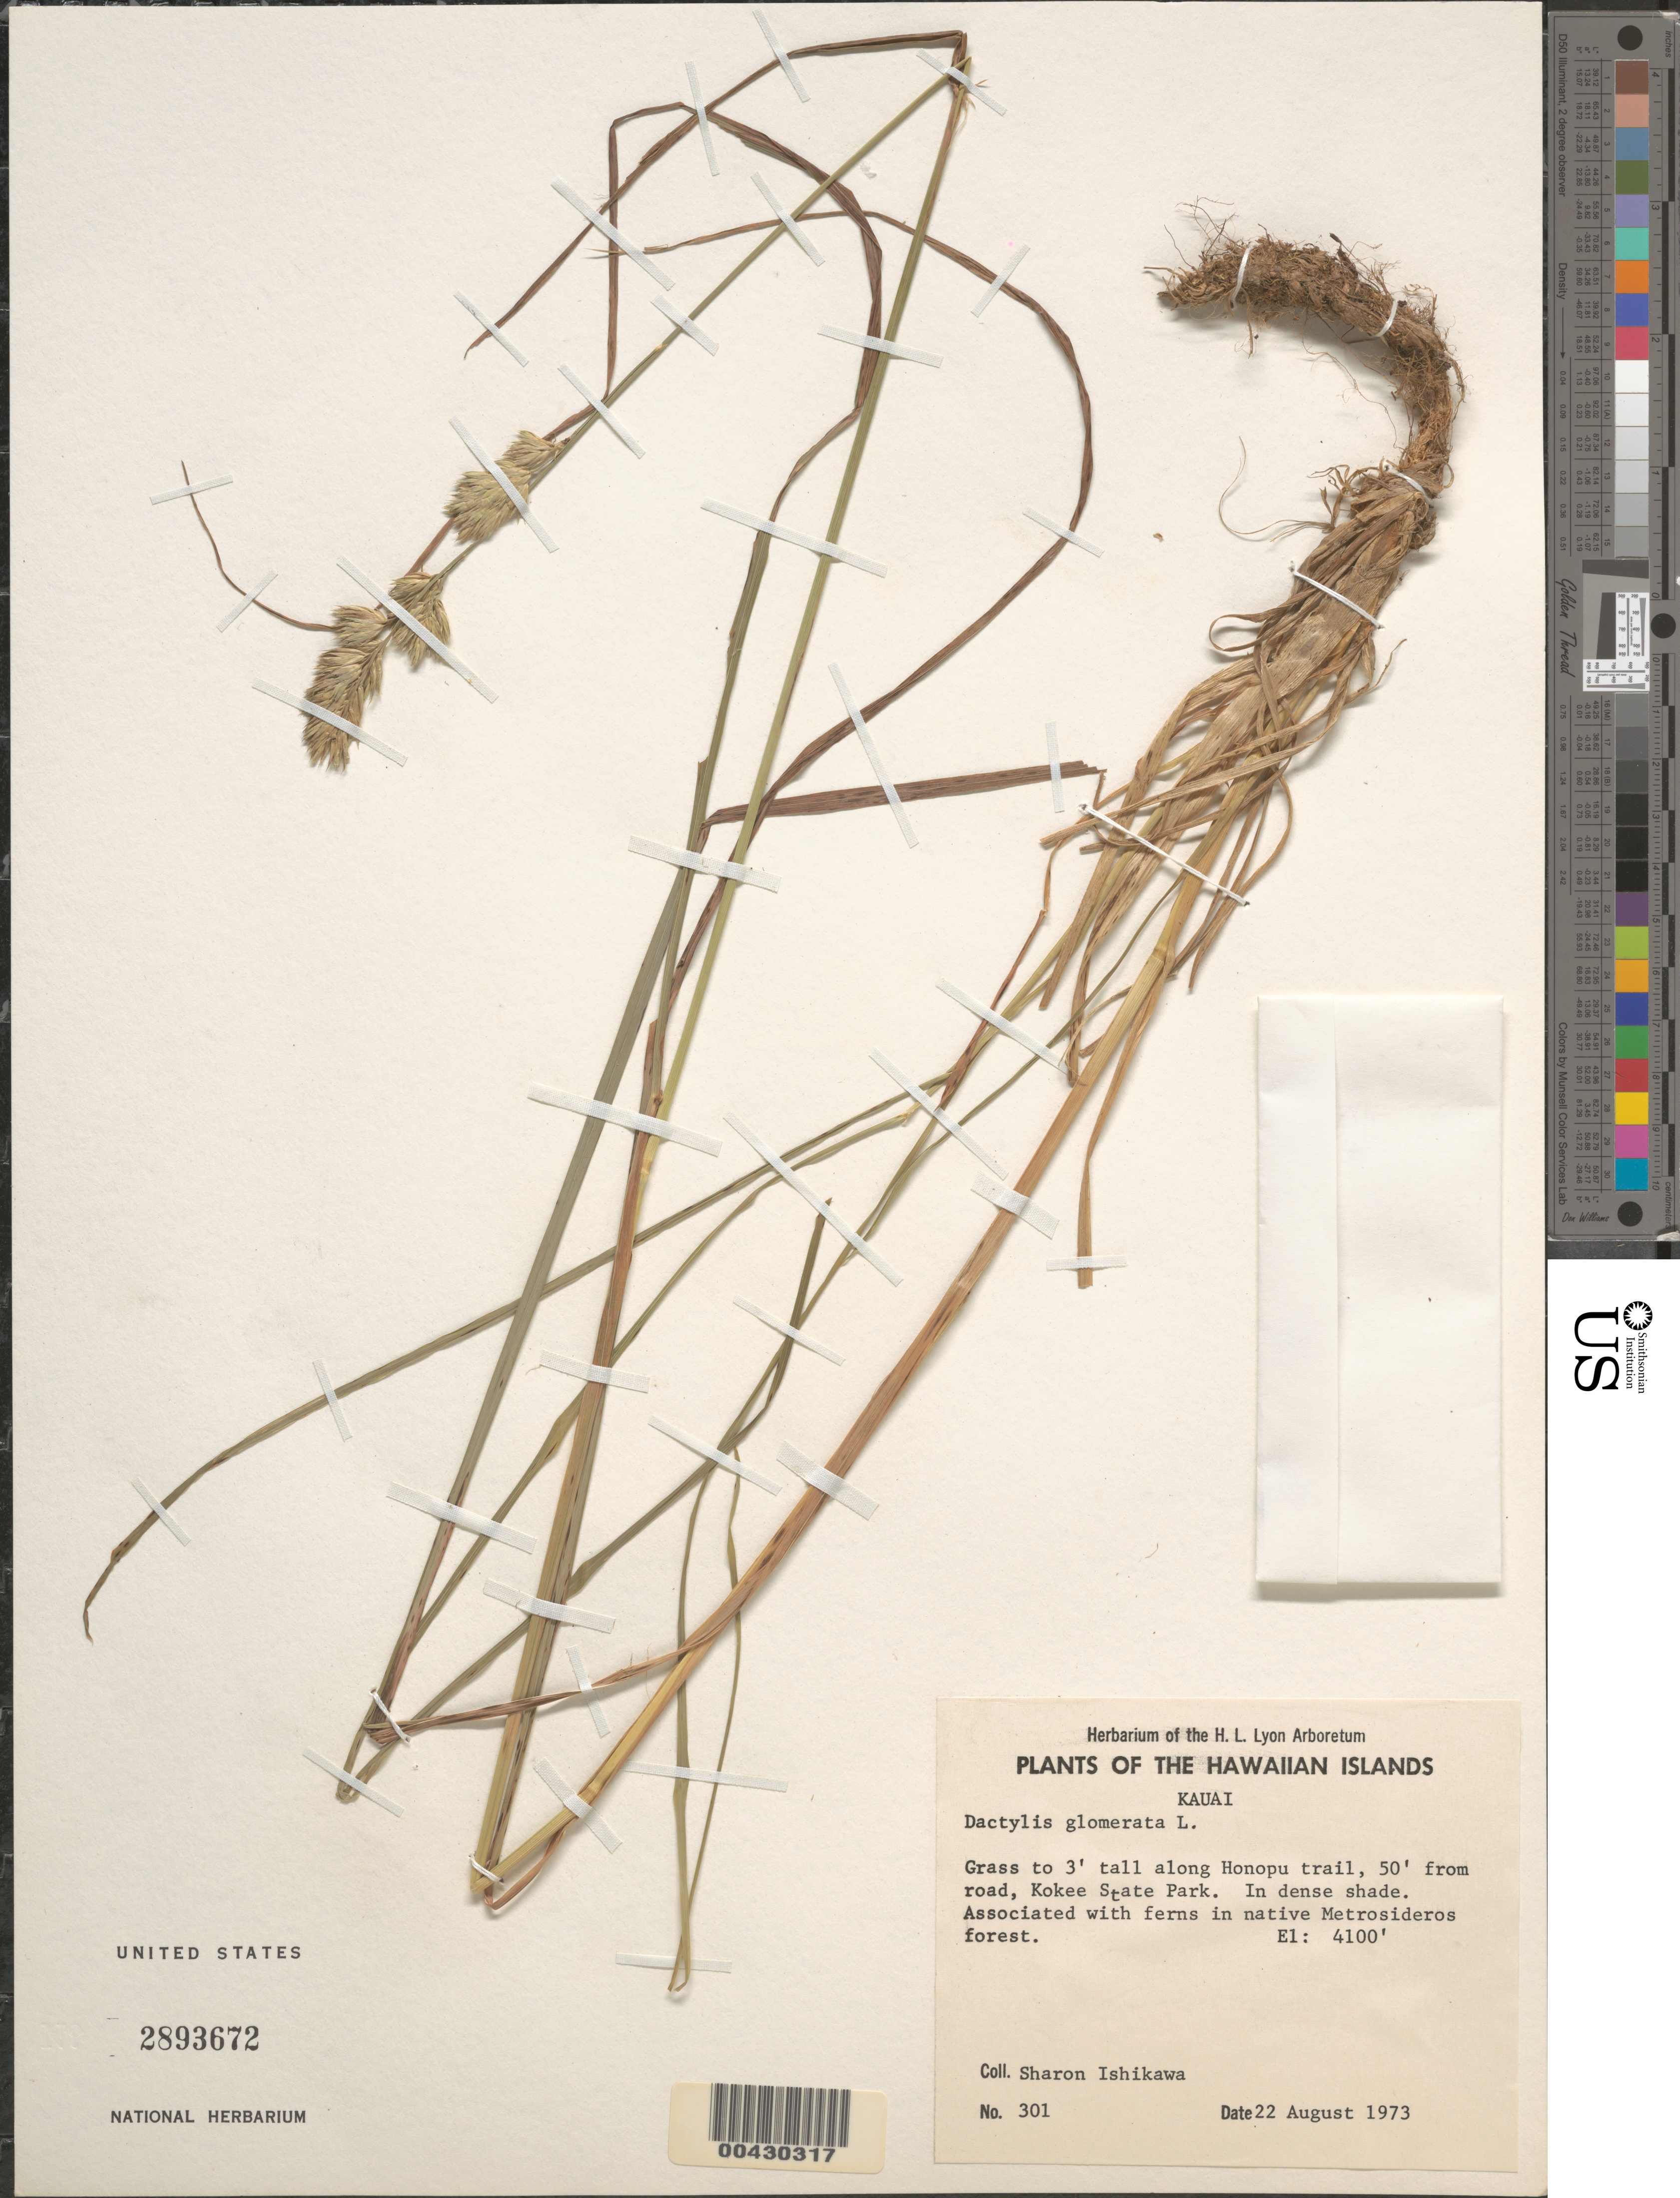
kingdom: Plantae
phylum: Tracheophyta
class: Liliopsida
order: Poales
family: Poaceae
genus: Dactylis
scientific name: Dactylis glomerata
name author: L.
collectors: S. S. Ishikawa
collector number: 301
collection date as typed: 22 Aug 1973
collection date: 1973-08-22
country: United States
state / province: Hawaii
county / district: Kauai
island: Kaua'i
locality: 50 feet from road, Kokee State Park, along Honopu trail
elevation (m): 1250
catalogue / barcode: US 2893672